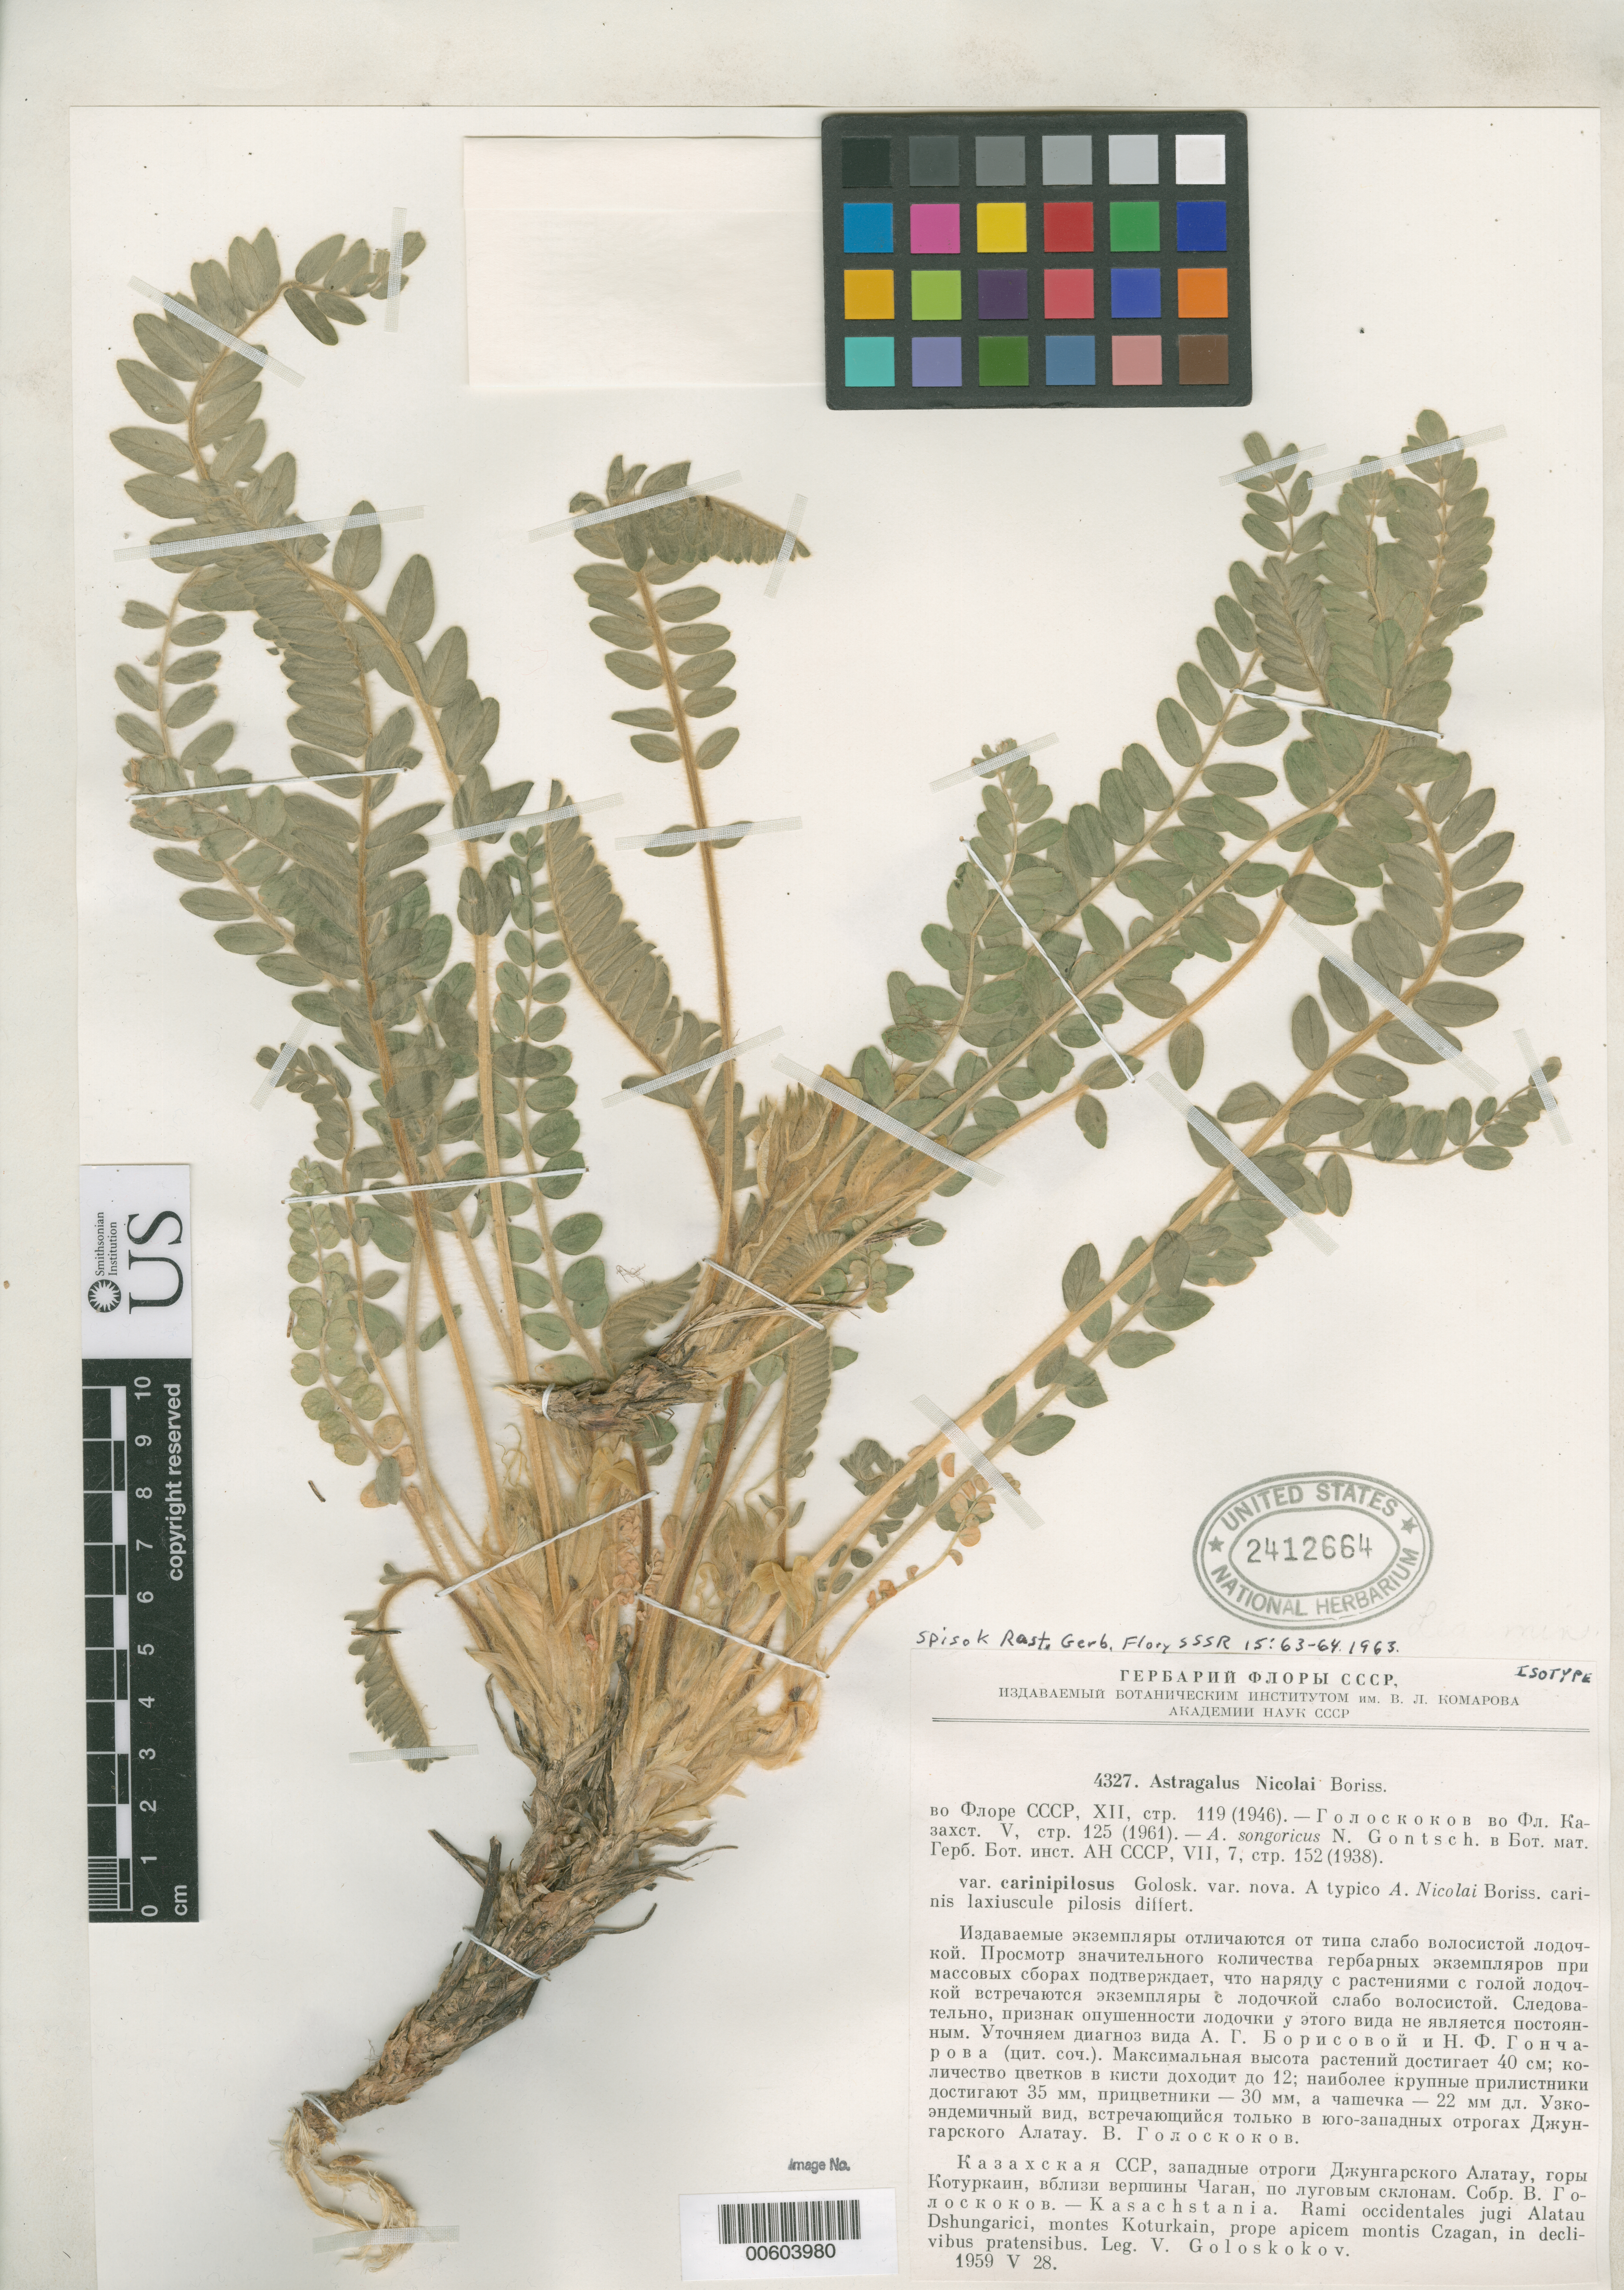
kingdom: Plantae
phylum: Tracheophyta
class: Magnoliopsida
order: Fabales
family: Fabaceae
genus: Astragalus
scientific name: Astragalus nicolai var. carinipilosus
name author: Golosk.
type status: Isotype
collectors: V. P. Goloskokov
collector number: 4327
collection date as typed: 28 May 1959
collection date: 1959-05-28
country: Kazakhstan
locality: Kasachstania, Rami occidentales jugi Alatau Dshungarici, Montes Kuturkain, prope Apicem montis Czagan.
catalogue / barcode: US 2412664